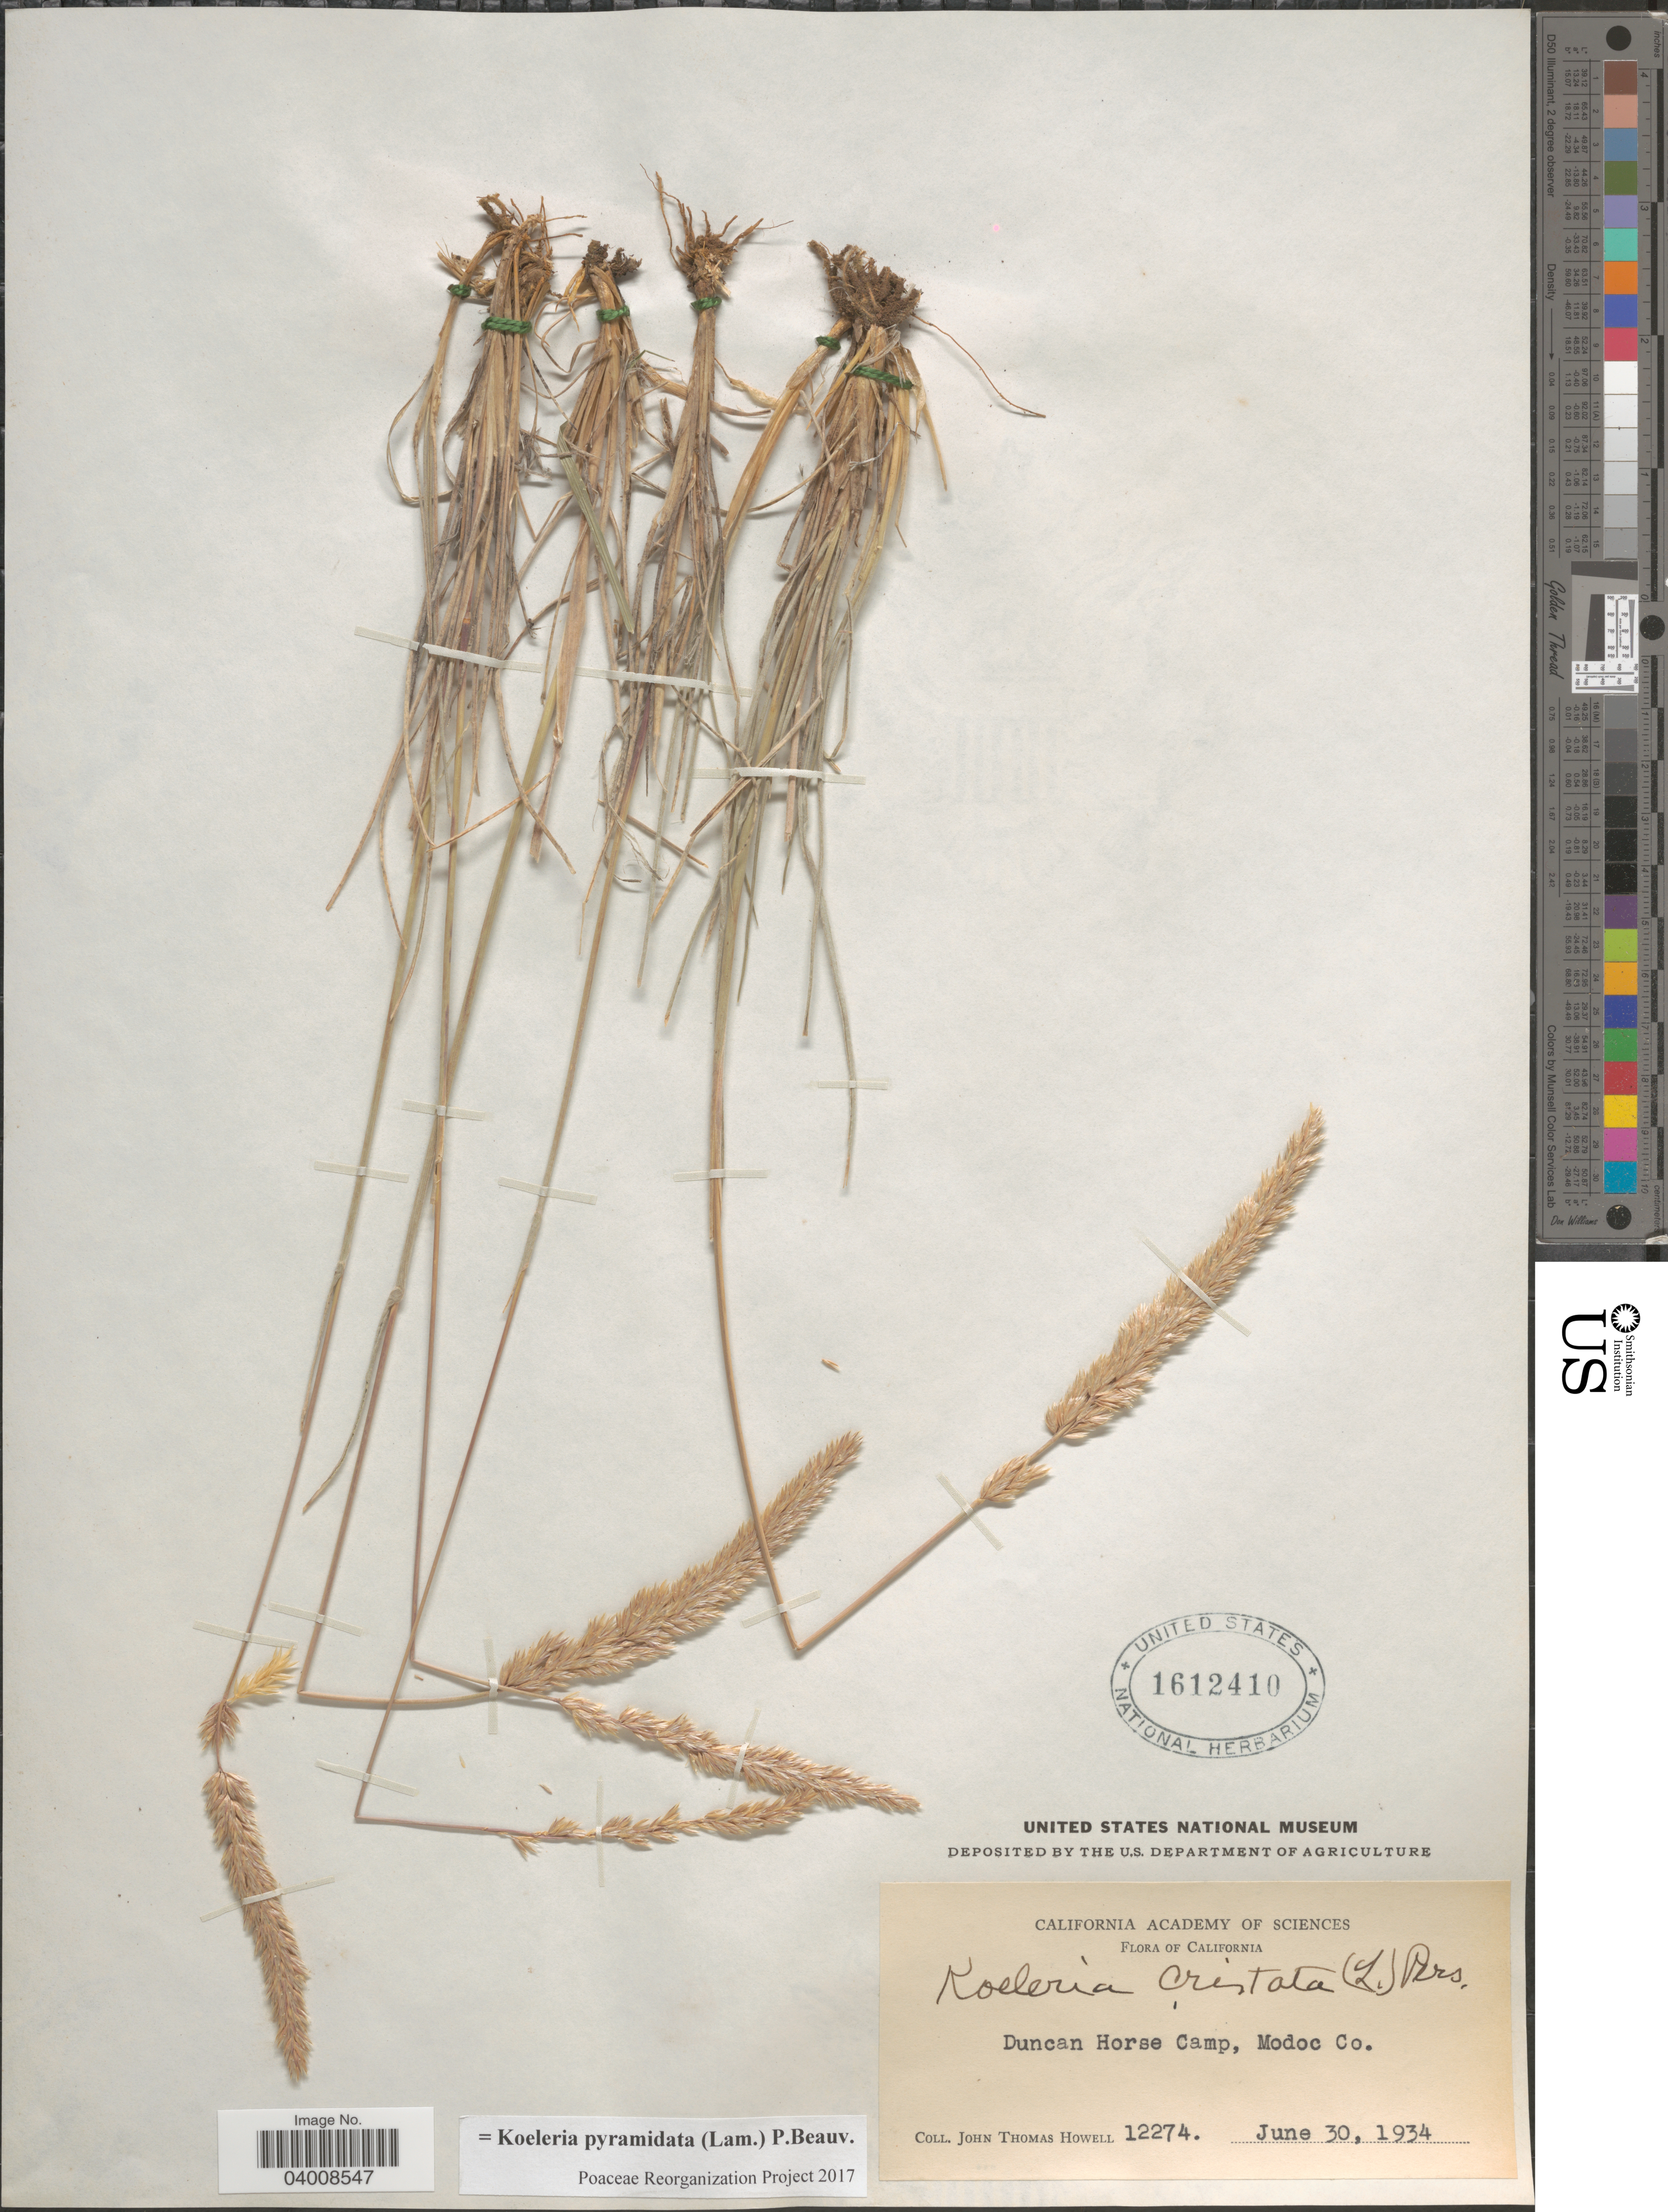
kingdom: Plantae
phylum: Tracheophyta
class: Liliopsida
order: Poales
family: Poaceae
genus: Koeleria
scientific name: Koeleria pyramidata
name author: (Lam.) P. Beauv.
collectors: J. T. Howell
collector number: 12274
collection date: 1934-06-30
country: United States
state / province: California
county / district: Modoc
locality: Duncan Horse Camp, Modoc Co.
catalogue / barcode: US 1612410